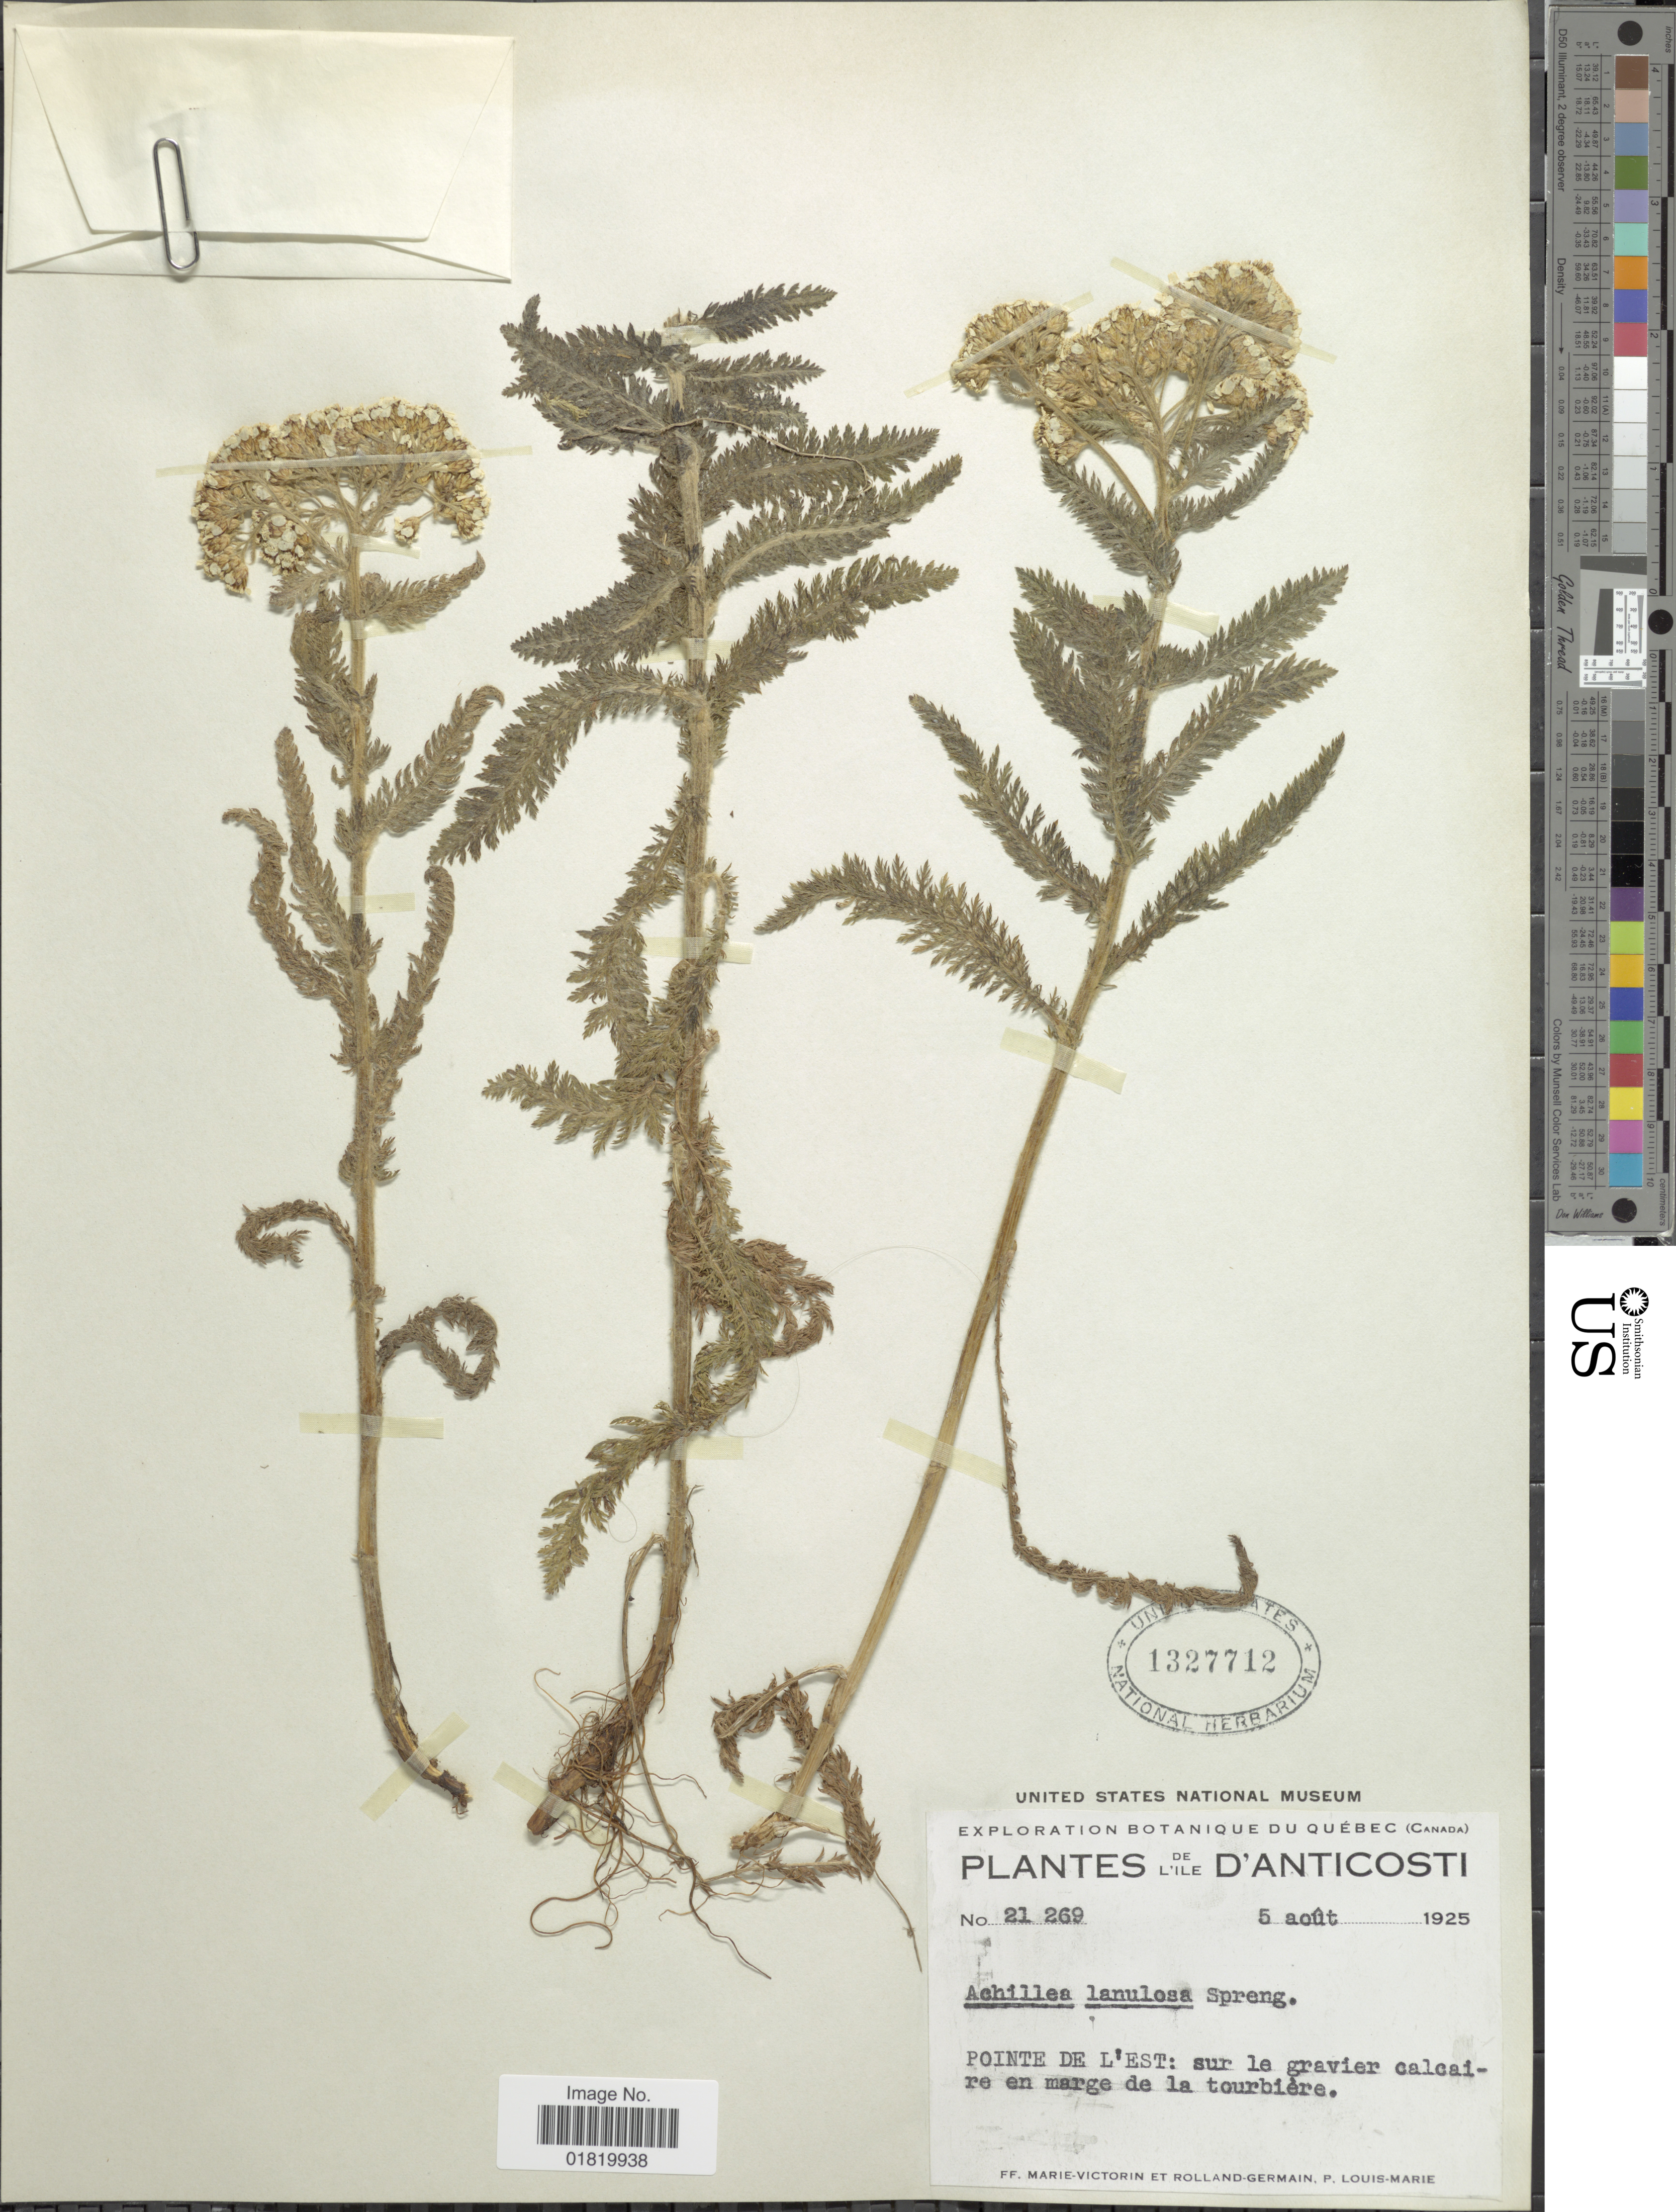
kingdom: Plantae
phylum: Tracheophyta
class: Magnoliopsida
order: Asterales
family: Asteraceae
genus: Achillea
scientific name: Achillea lanulosa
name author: Nutt.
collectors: F. Marie-Victorin, -. Rolland & L.-M. LaLonde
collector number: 21269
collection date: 1925-08-05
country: Canada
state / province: Quebec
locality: L'Ile d'Anticosti. Pointe de L'Est: sur le gravier calcaire en marge de la tourbière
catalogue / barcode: US 1327712